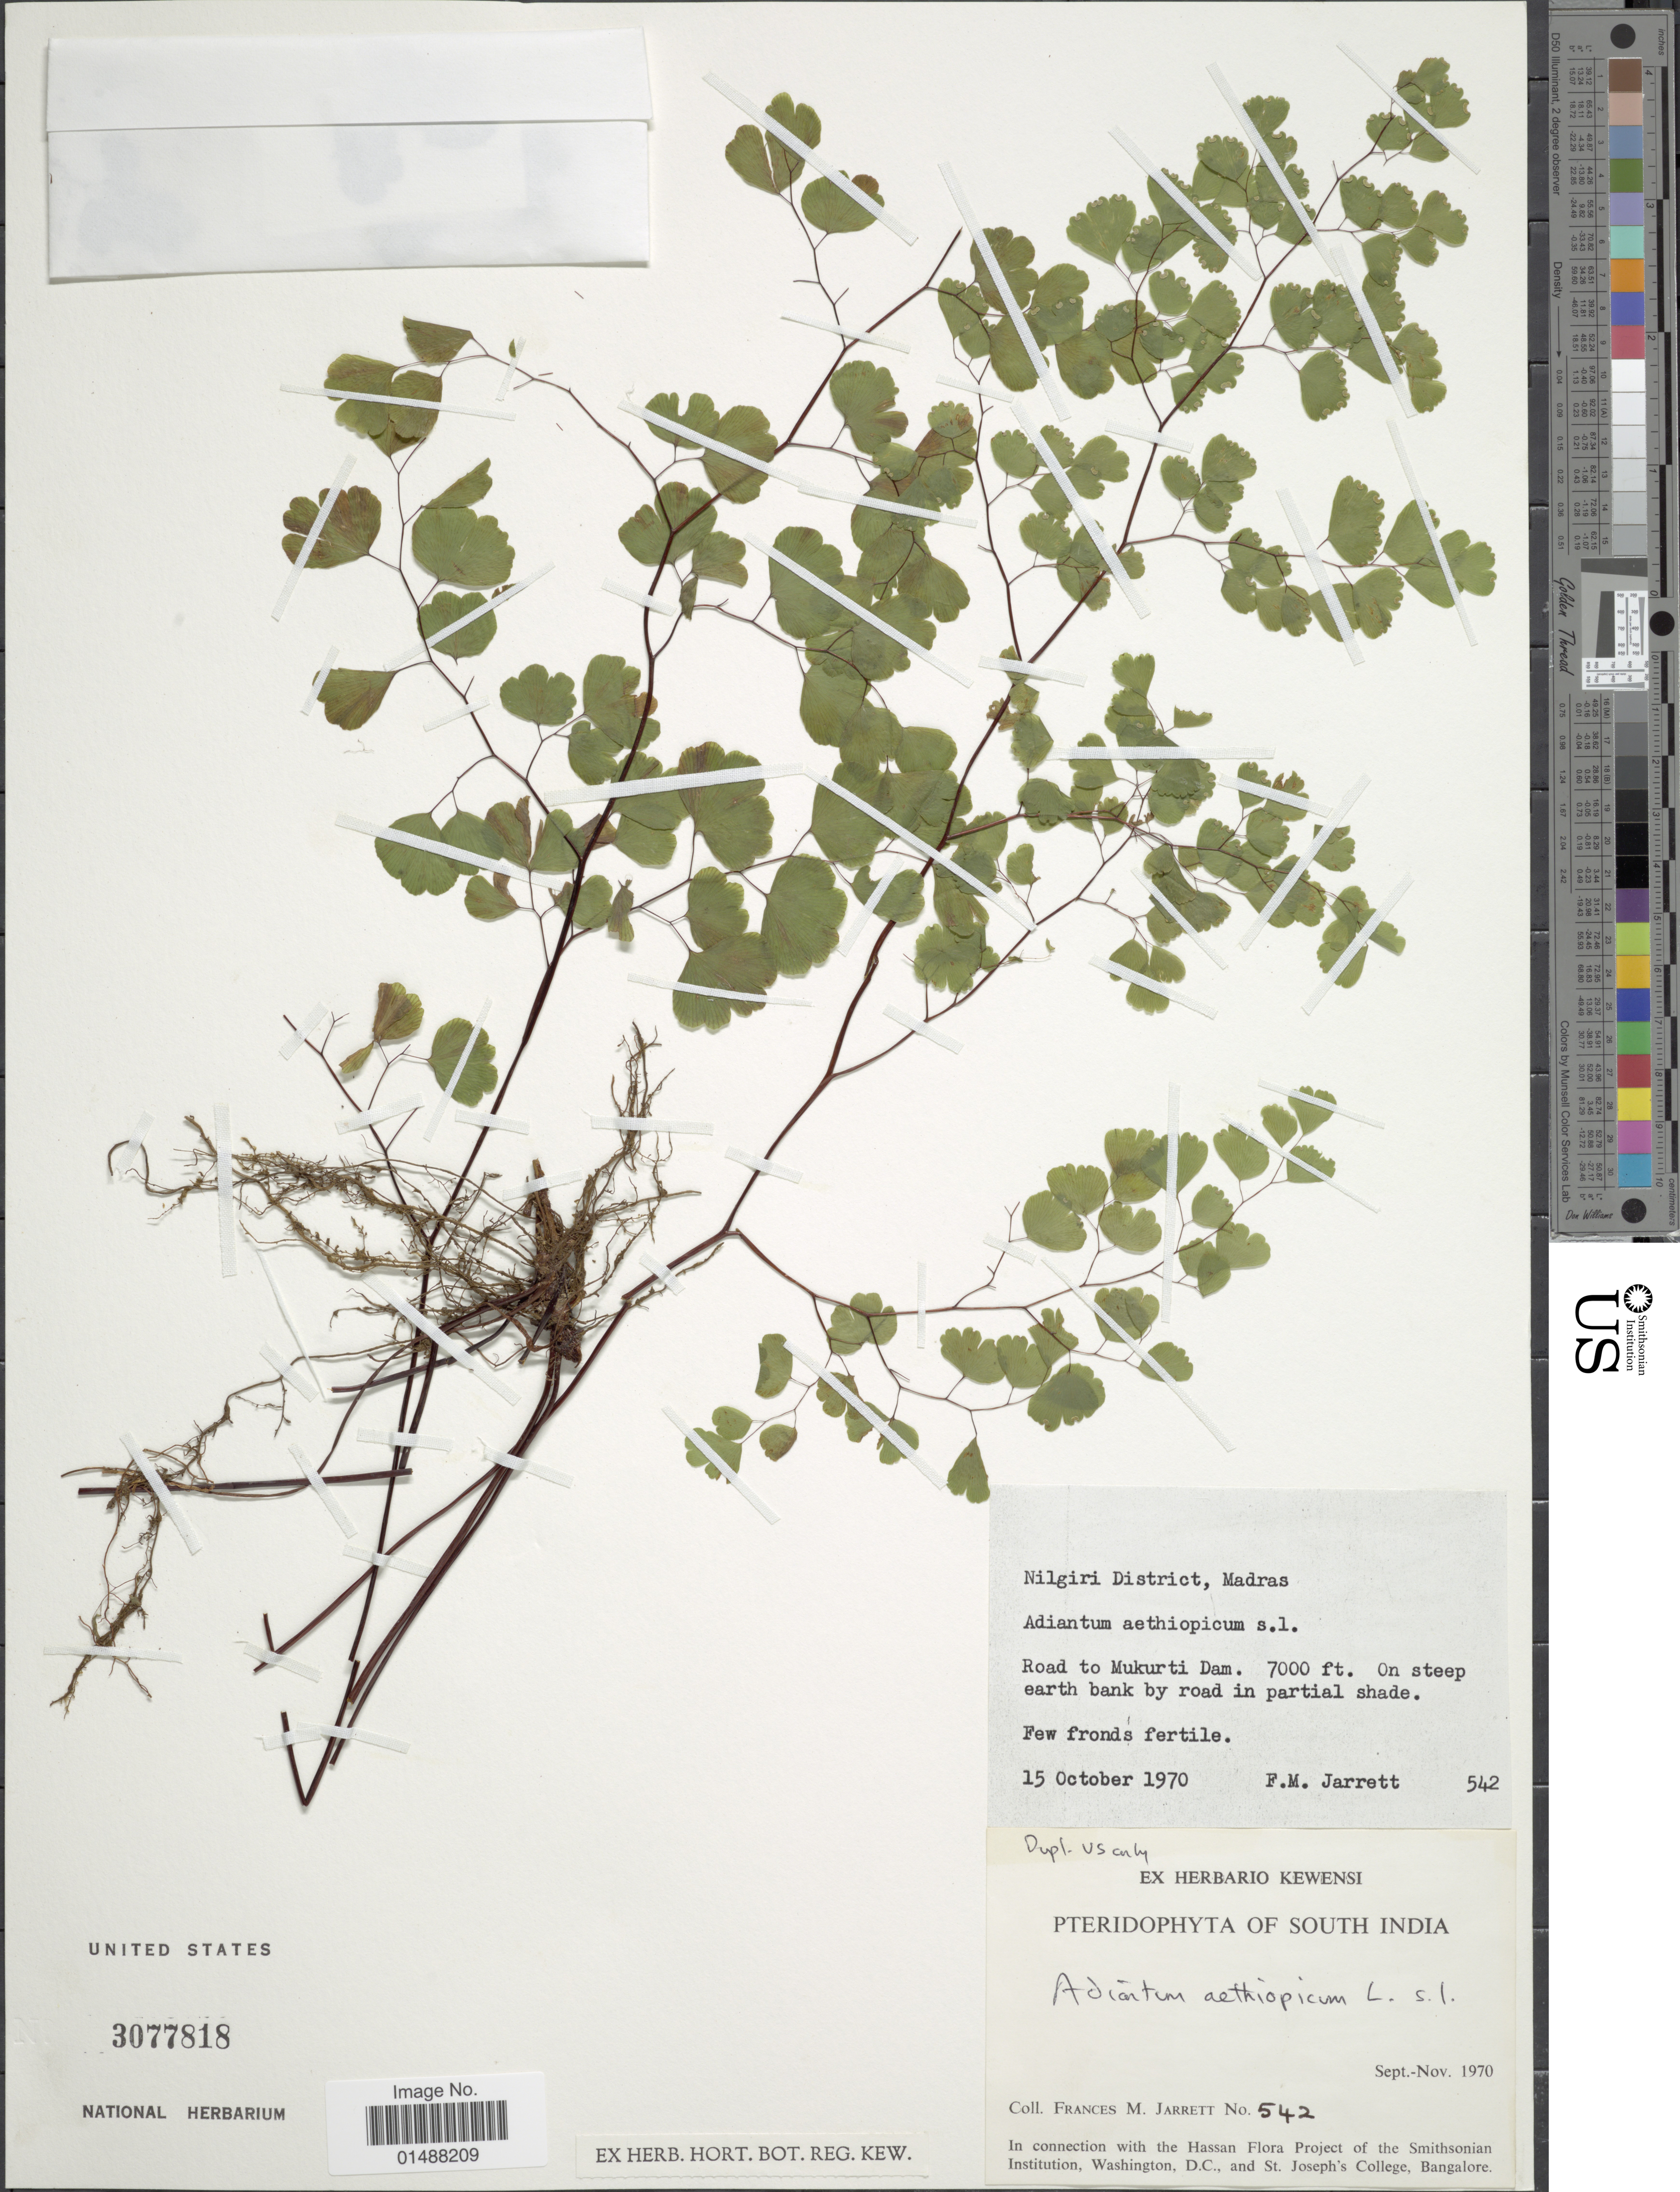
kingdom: Plantae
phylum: Tracheophyta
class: Polypodiopsida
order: Polypodiales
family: Pteridaceae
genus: Adiantum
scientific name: Adiantum aethiopicum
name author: L.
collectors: F. M. Jarrett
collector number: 542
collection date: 1970-09/1970-11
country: India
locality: Nilgiri District, Madras, road to Mukurti Dam.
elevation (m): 2134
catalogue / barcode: US 3077818